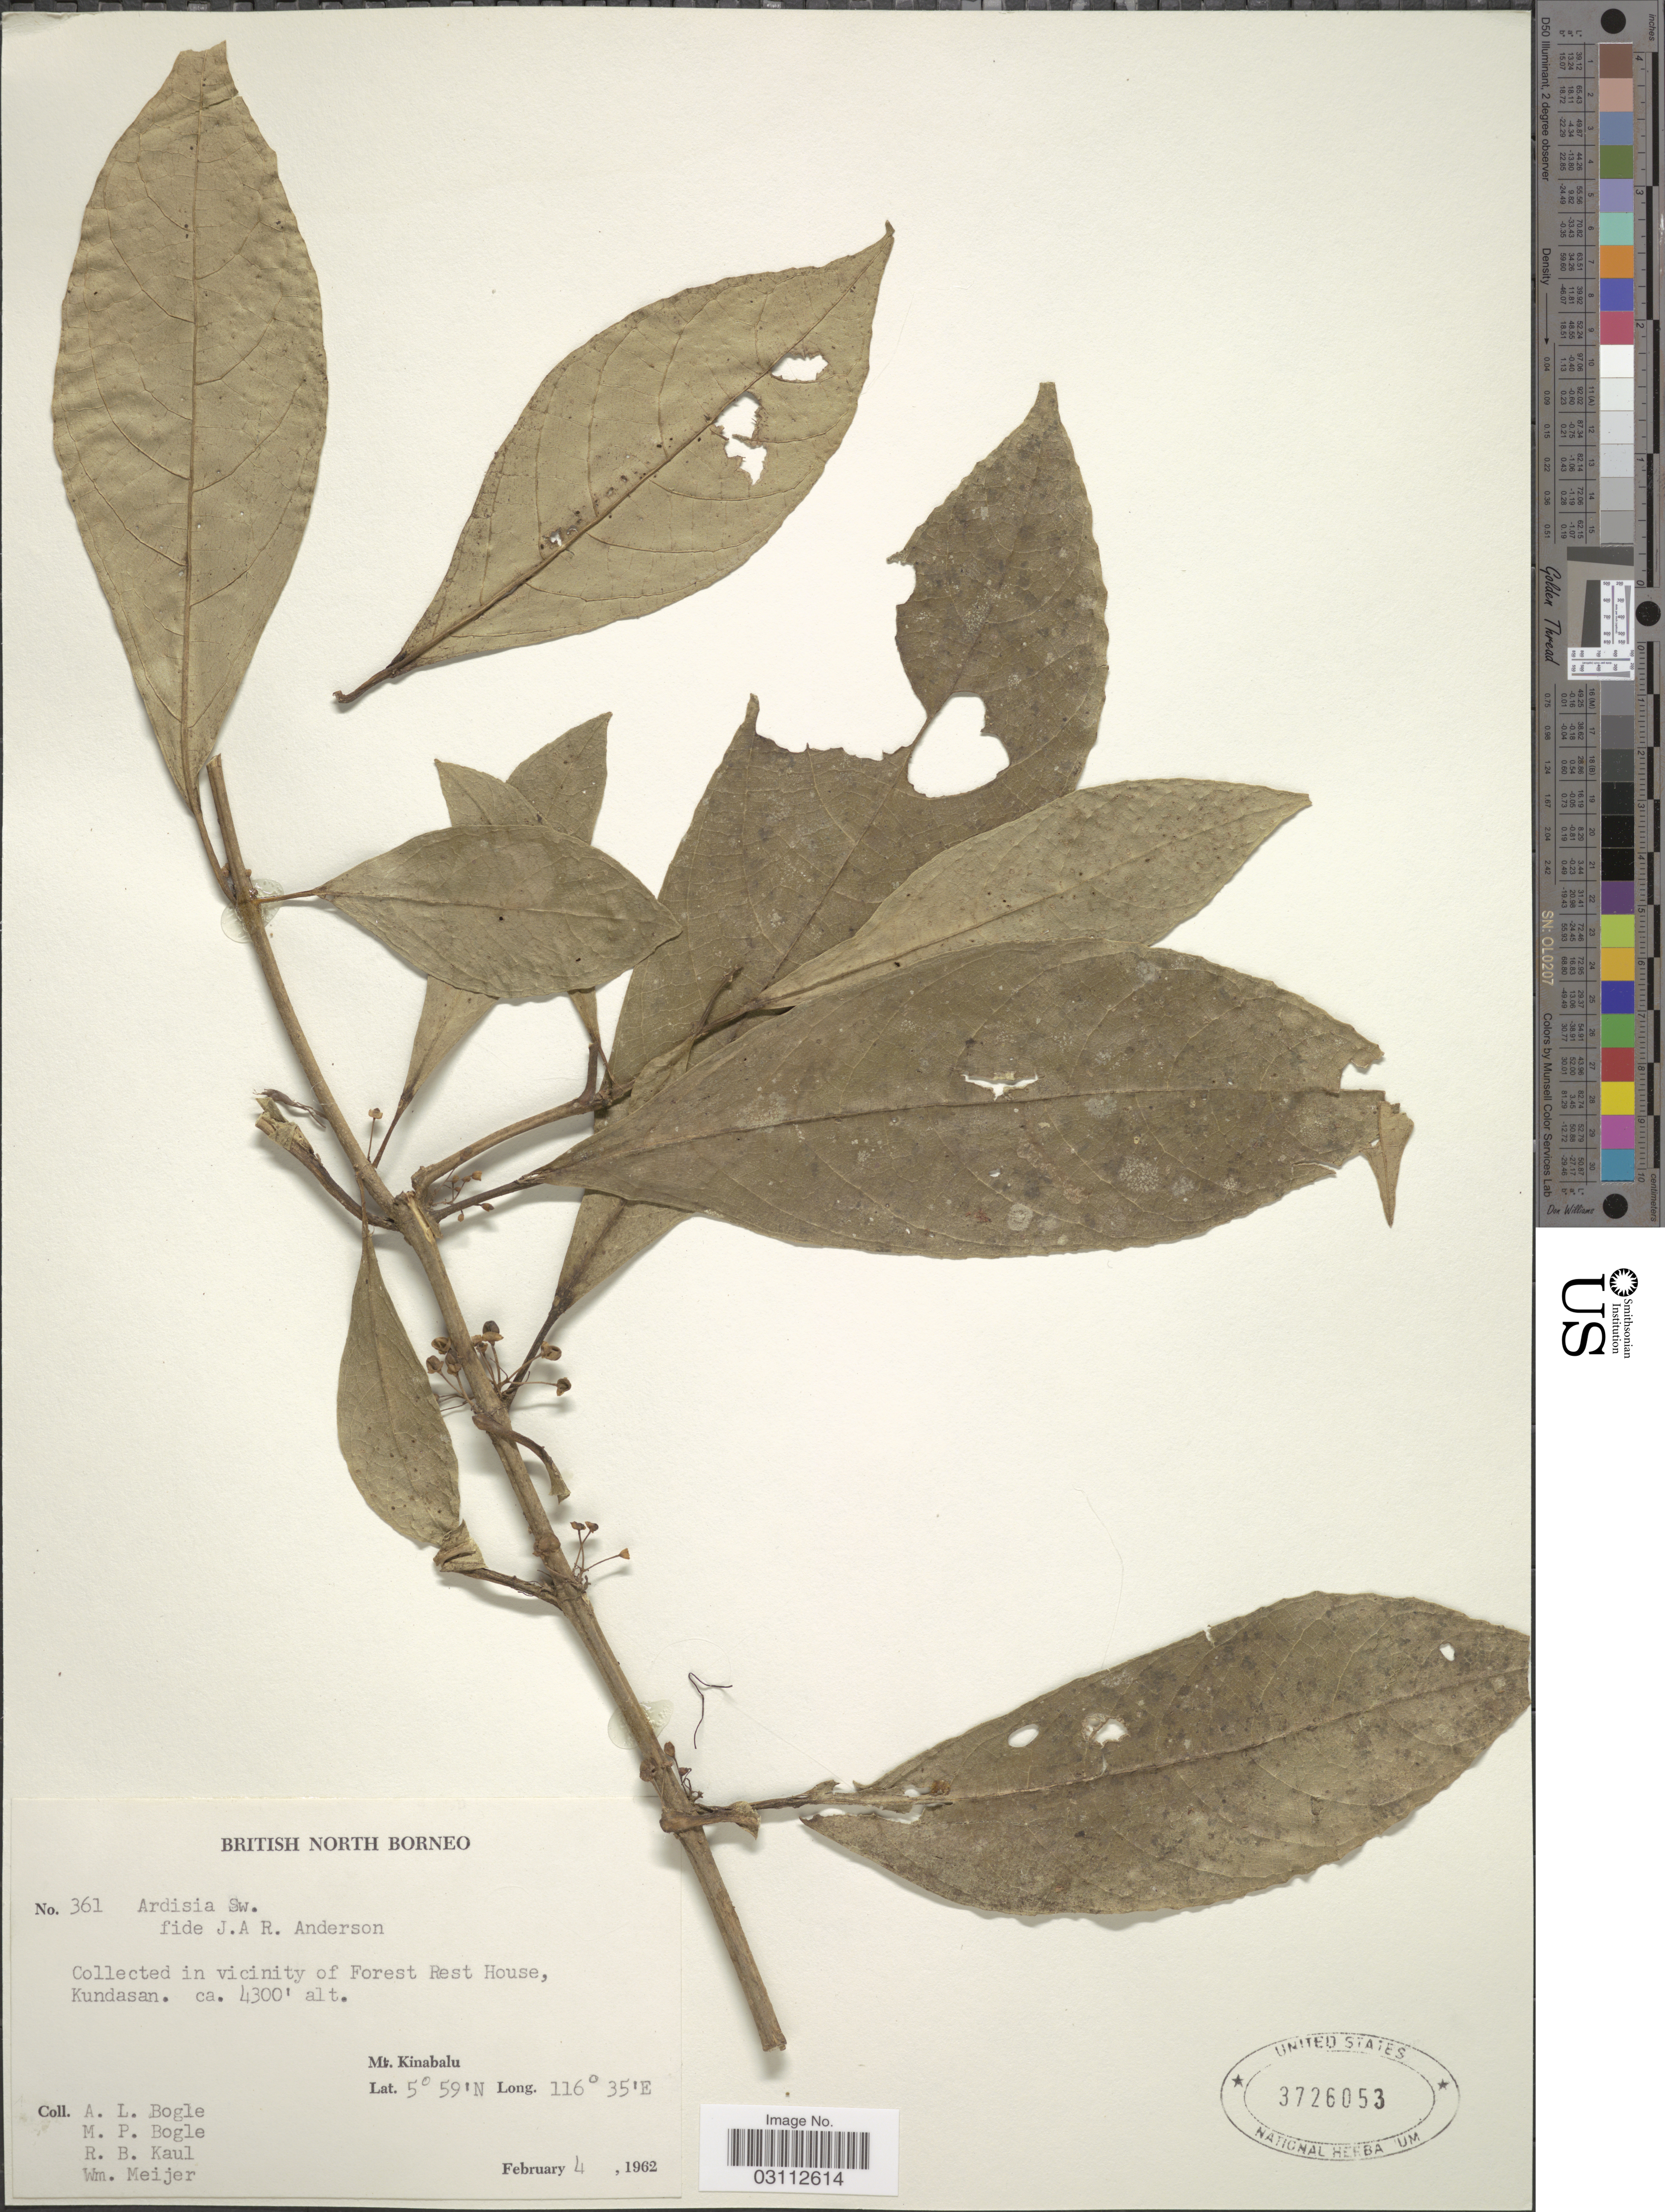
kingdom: Plantae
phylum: Tracheophyta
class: Magnoliopsida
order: Ericales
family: Primulaceae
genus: Ardisia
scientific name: Ardisia sp.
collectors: Bogle, A.L., M. Bogle, R. Kaul & W. Meijer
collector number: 361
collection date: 1962-02-04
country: Malaysia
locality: British North Borneo, Collected in vicinity of Forest Rest House, Kundasan. Mt. Kinabalu.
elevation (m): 1311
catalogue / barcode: US 3726053